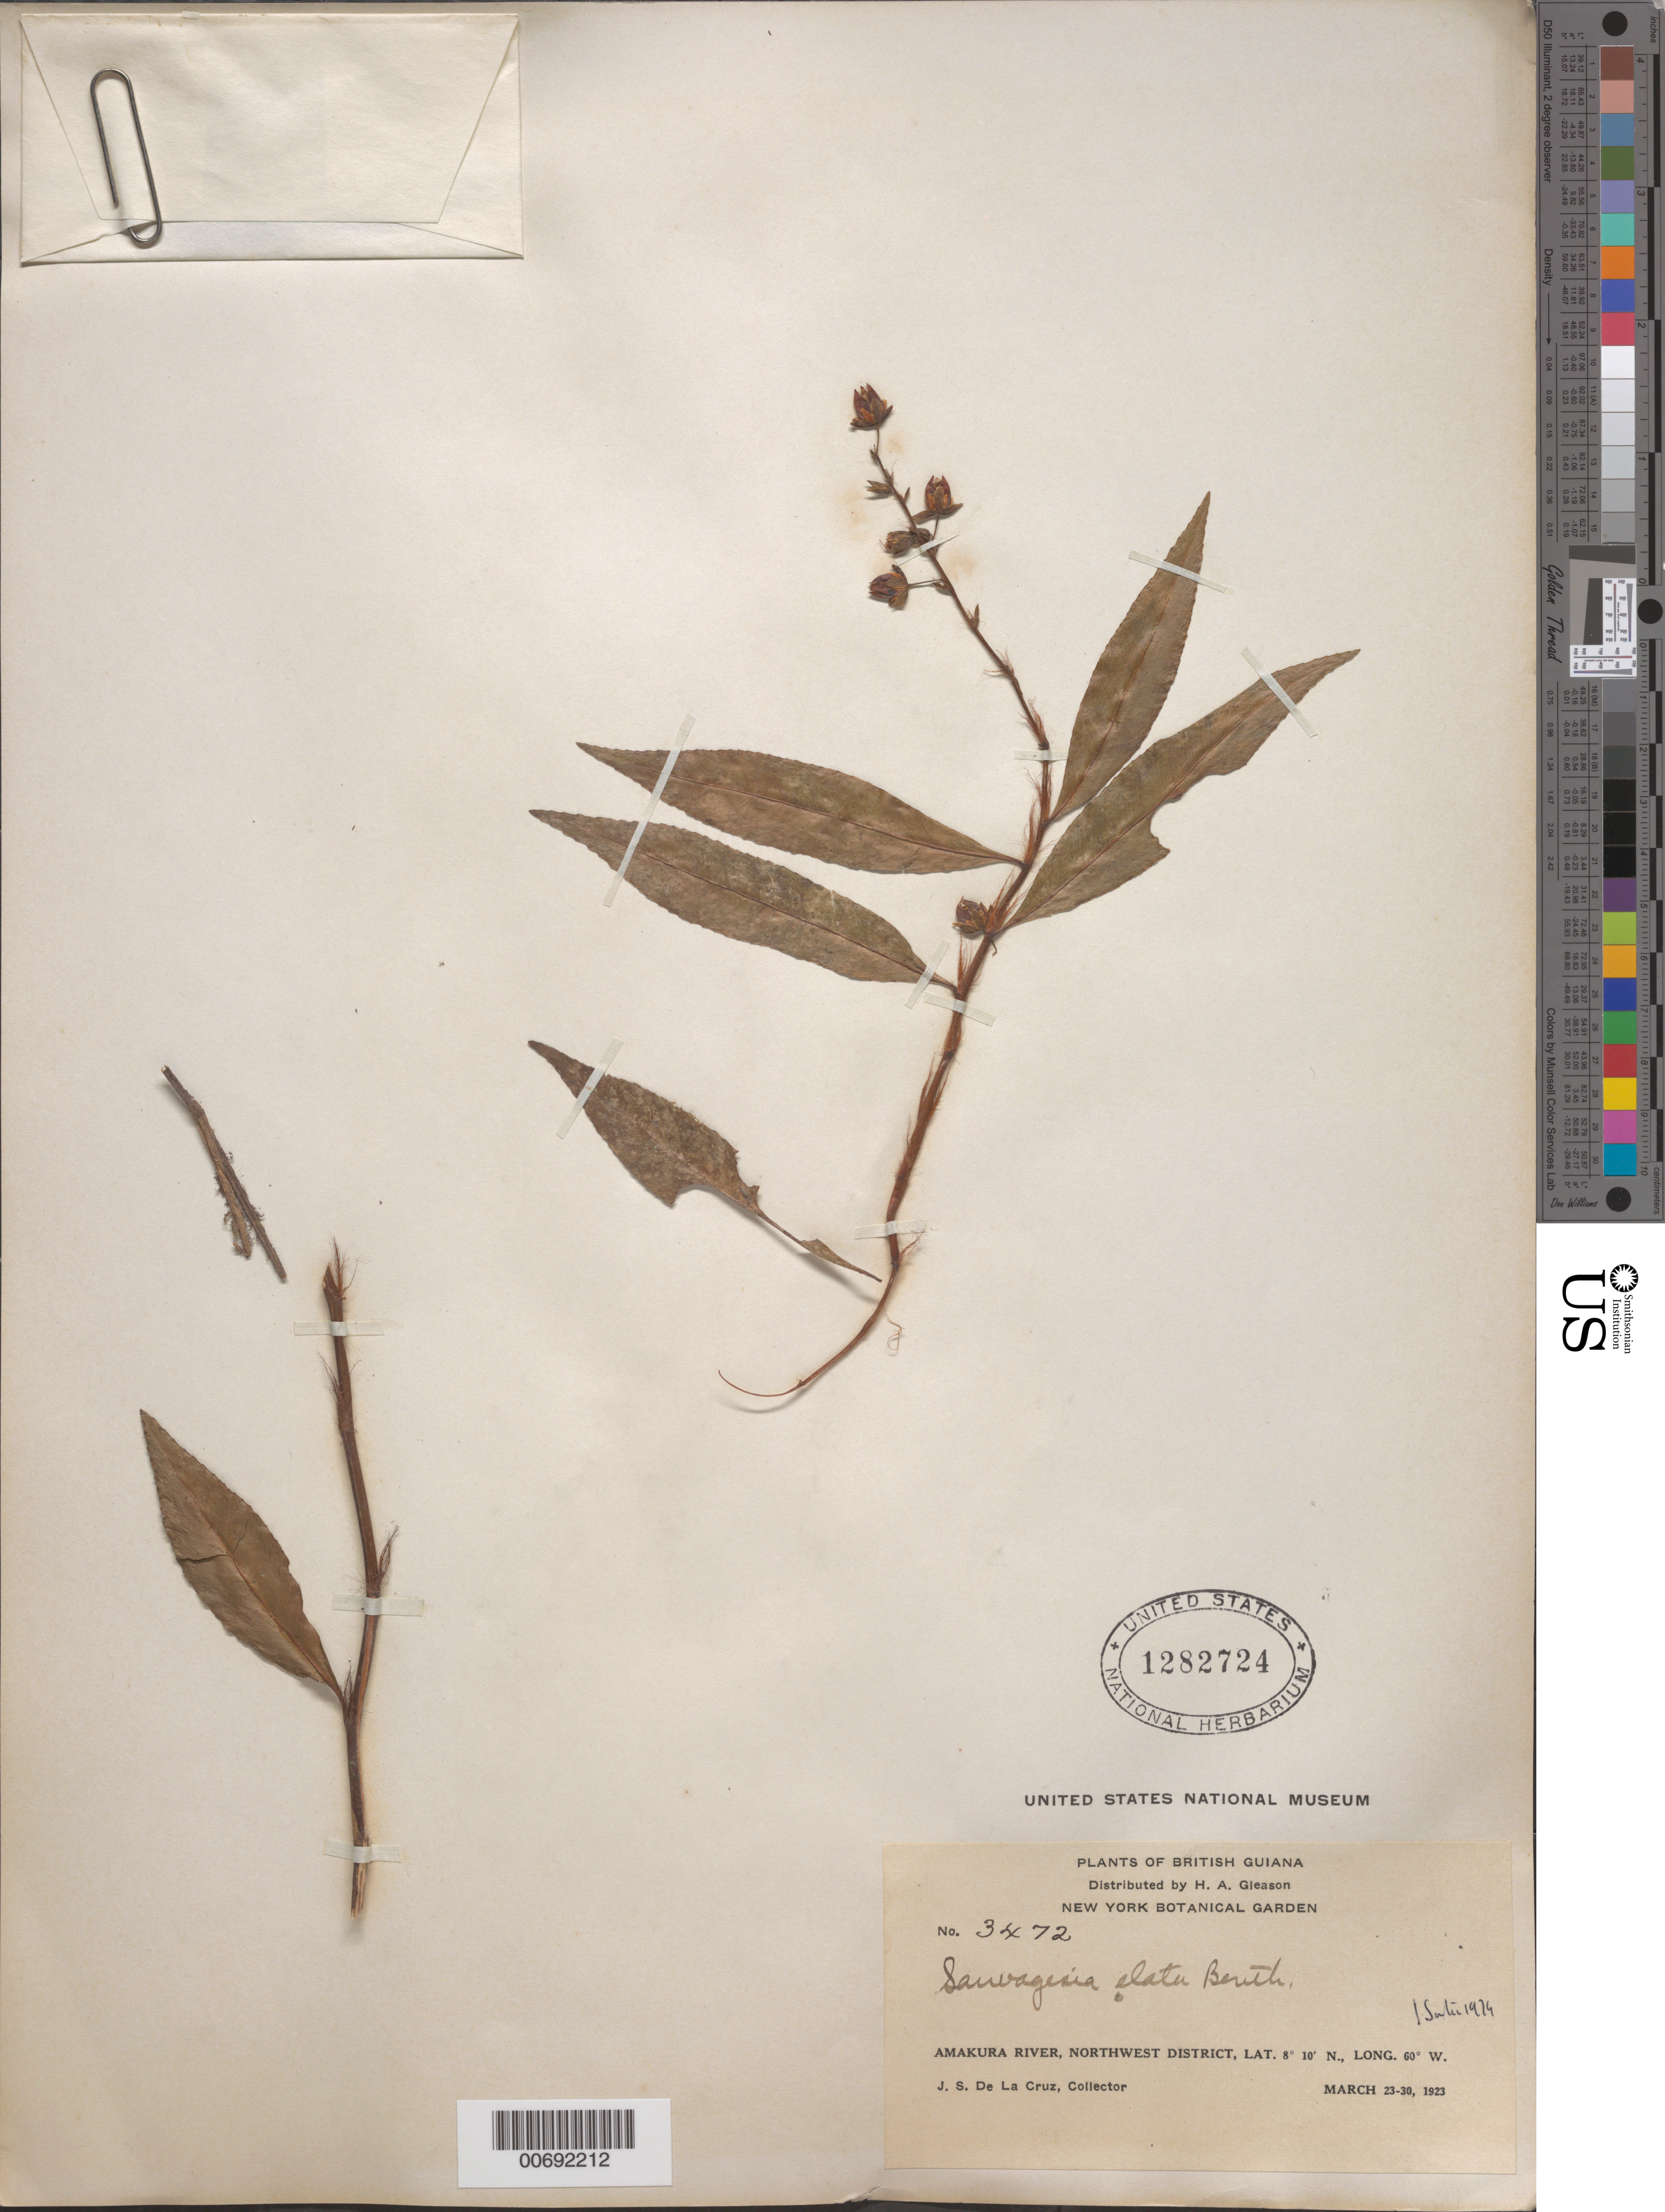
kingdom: Plantae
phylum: Tracheophyta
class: Magnoliopsida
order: Malpighiales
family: Ochnaceae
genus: Sauvagesia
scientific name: Sauvagesia elata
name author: Benth.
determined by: Sastre, C. H. L.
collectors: J. S. de la Cruz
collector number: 3472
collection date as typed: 23-Mar-23 to 30-Mar-23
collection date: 1923-03-23/1923-03-30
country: Guyana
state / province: Barima-Waini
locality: Amakura R., NW District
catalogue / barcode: US 1282724